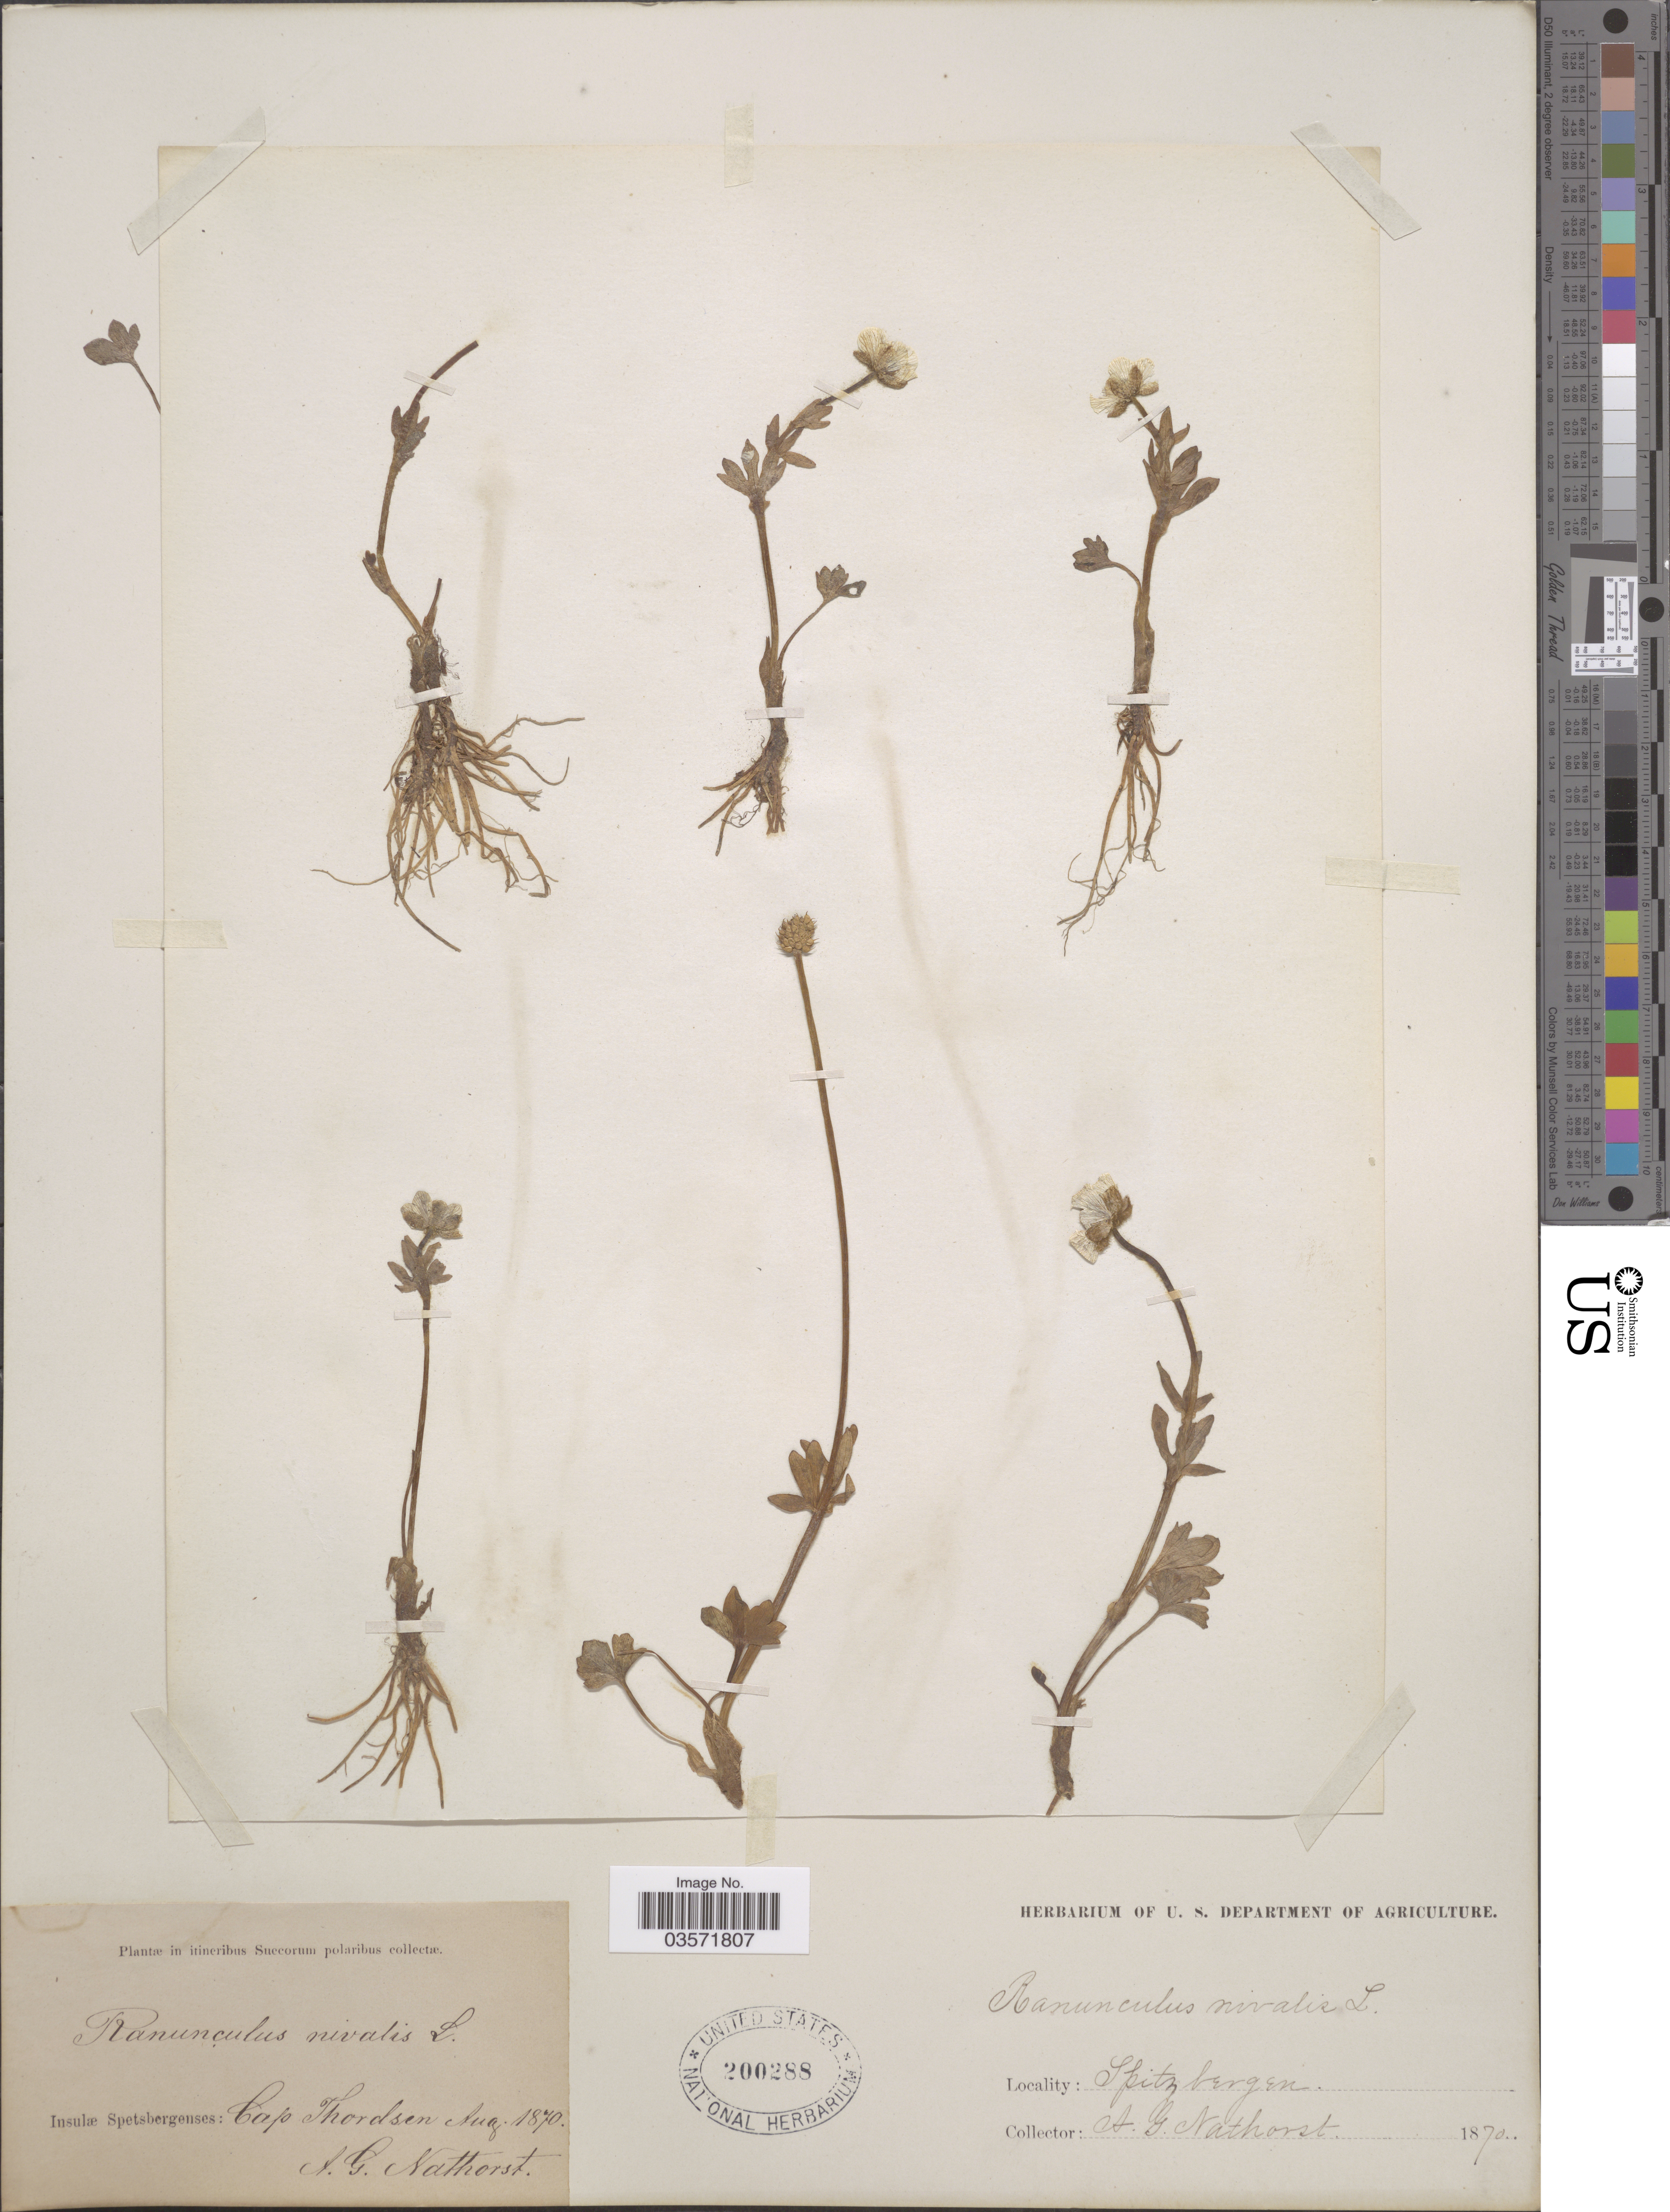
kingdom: Plantae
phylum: Tracheophyta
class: Magnoliopsida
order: Ranunculales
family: Ranunculaceae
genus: Ranunculus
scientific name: Ranunculus nivalis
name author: L.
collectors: A. Nathorst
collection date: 1870-08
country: Norway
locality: Itineribus Succorum polaribus. Insulæ Spetsbergenses: Cap Thordsen.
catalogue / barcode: US 200288